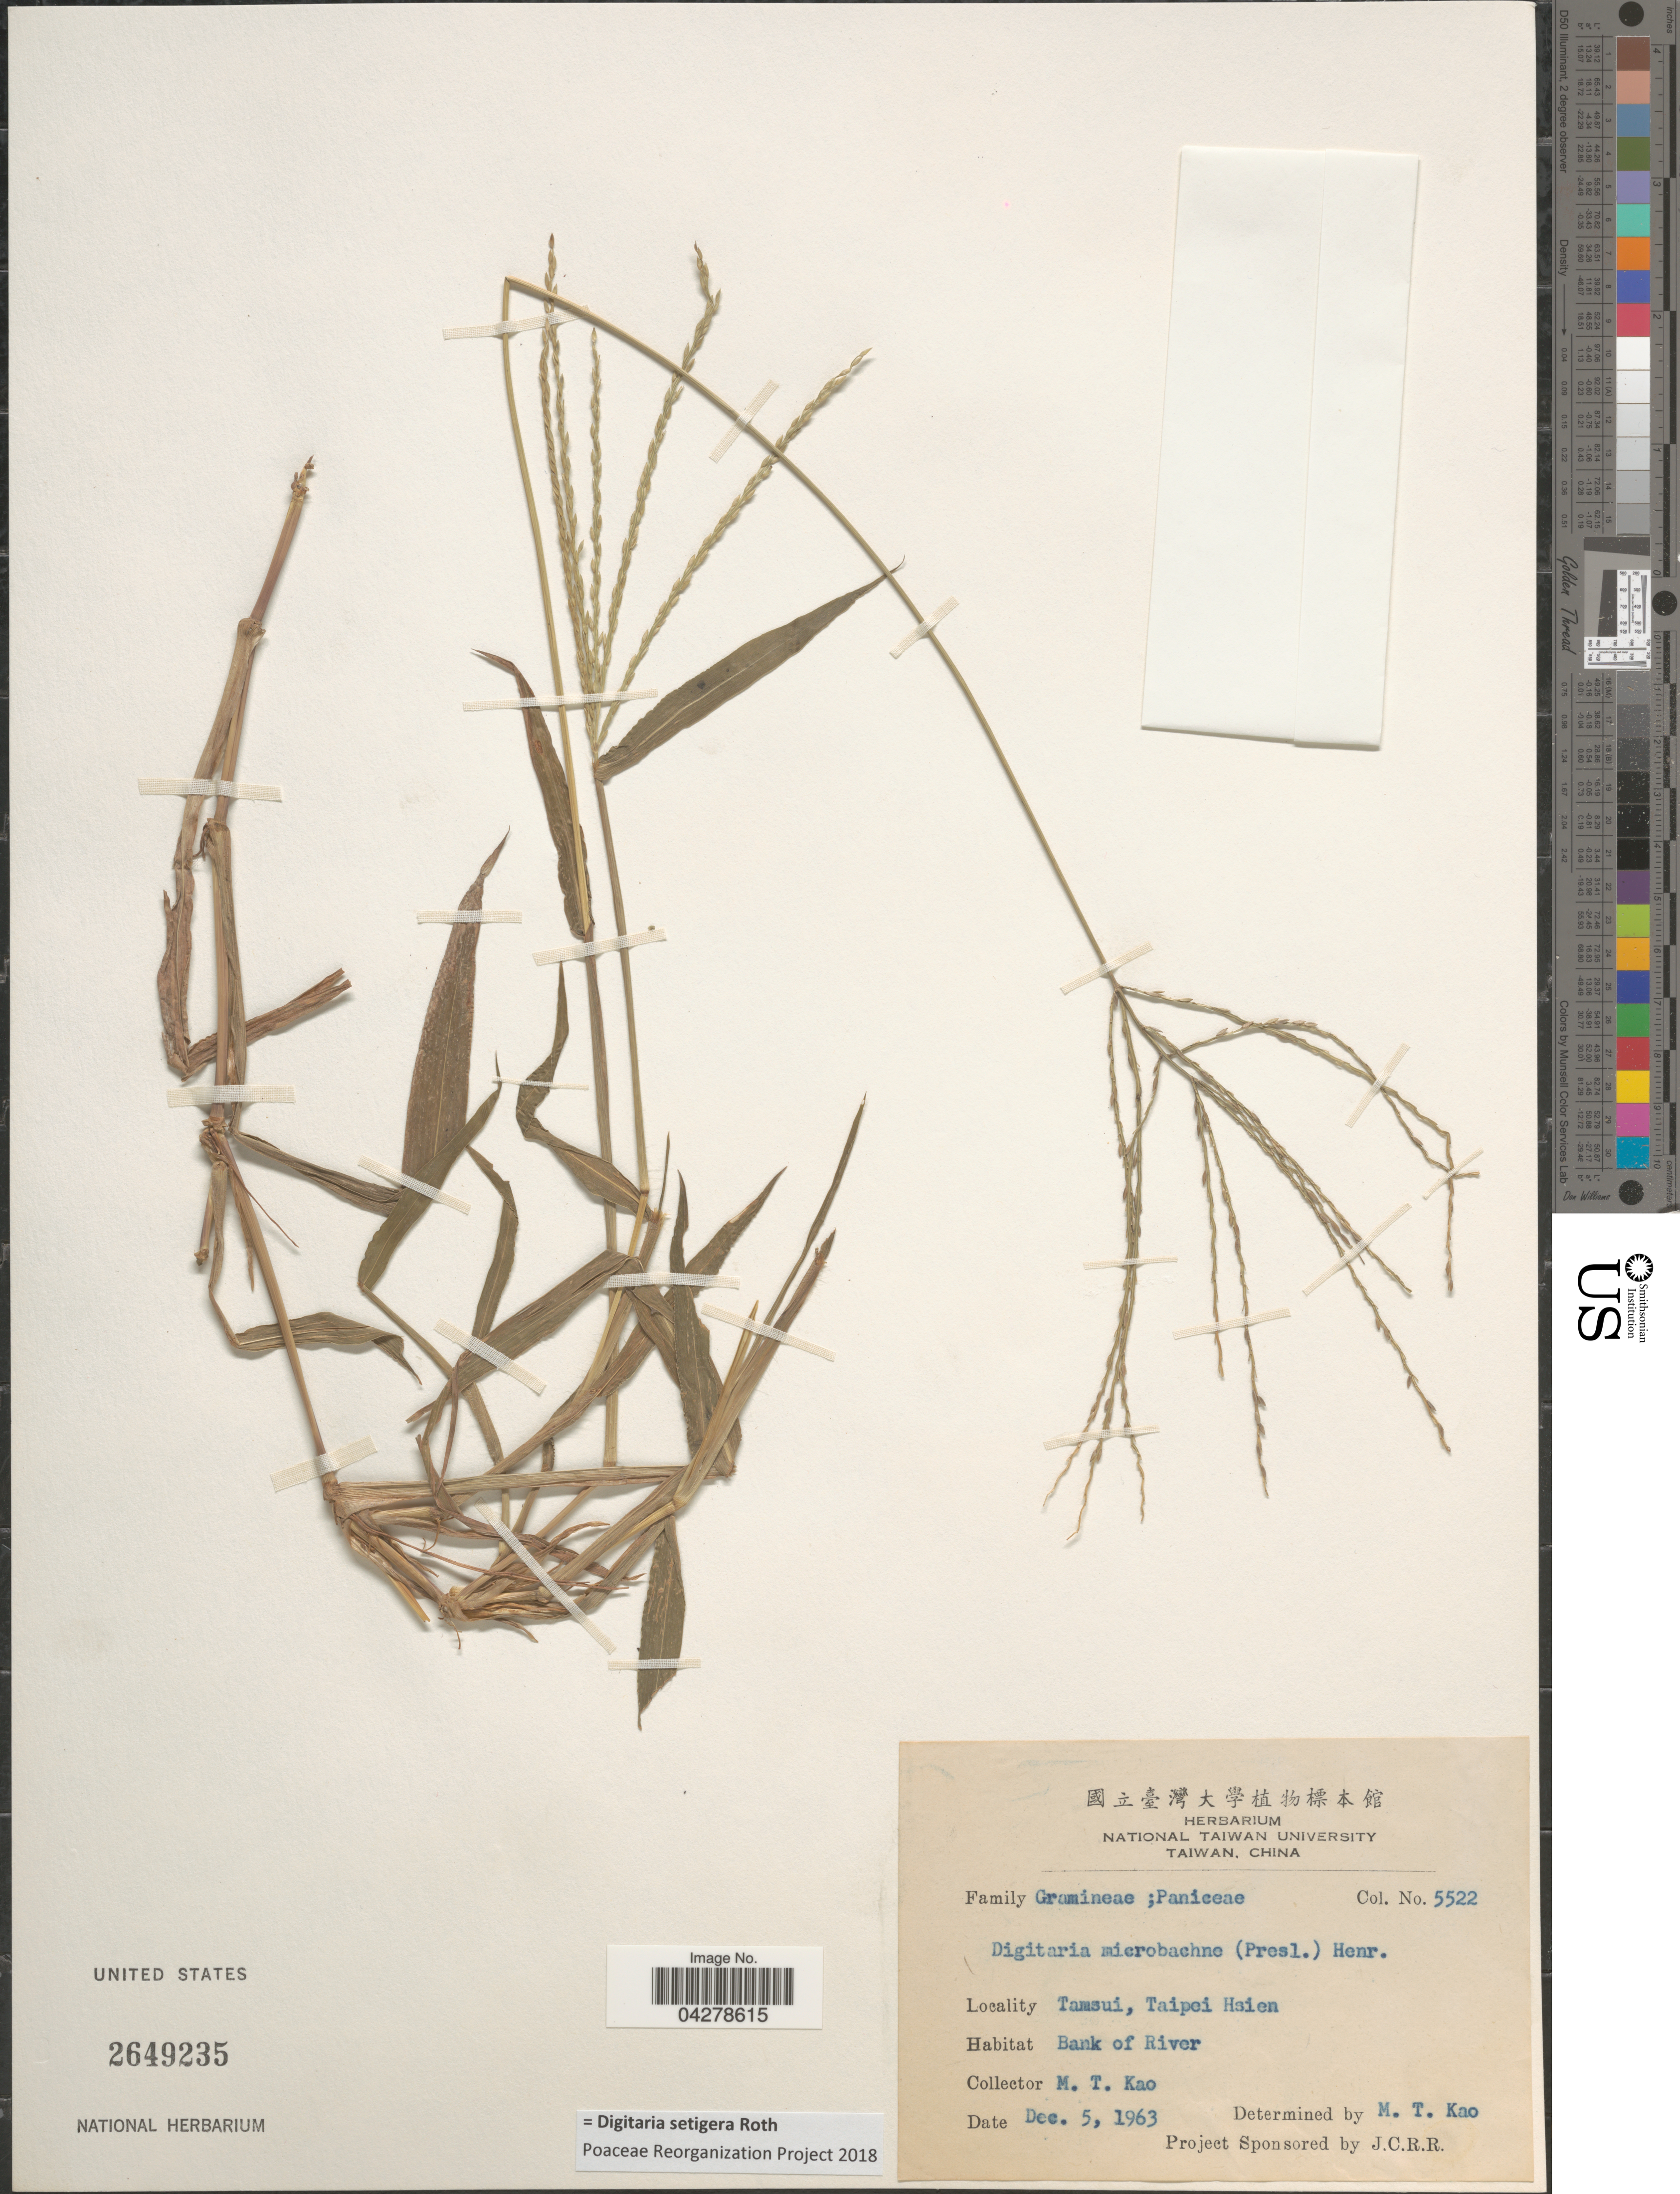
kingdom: Plantae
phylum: Tracheophyta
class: Liliopsida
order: Poales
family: Poaceae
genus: Digitaria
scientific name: Digitaria setigera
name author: Roth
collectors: M. T. Kao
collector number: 5522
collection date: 1963-12-05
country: Taiwan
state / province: Taipei City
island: Taiwan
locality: Tamsui, Taipei Hsien. Bank of River.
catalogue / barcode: US 2649235